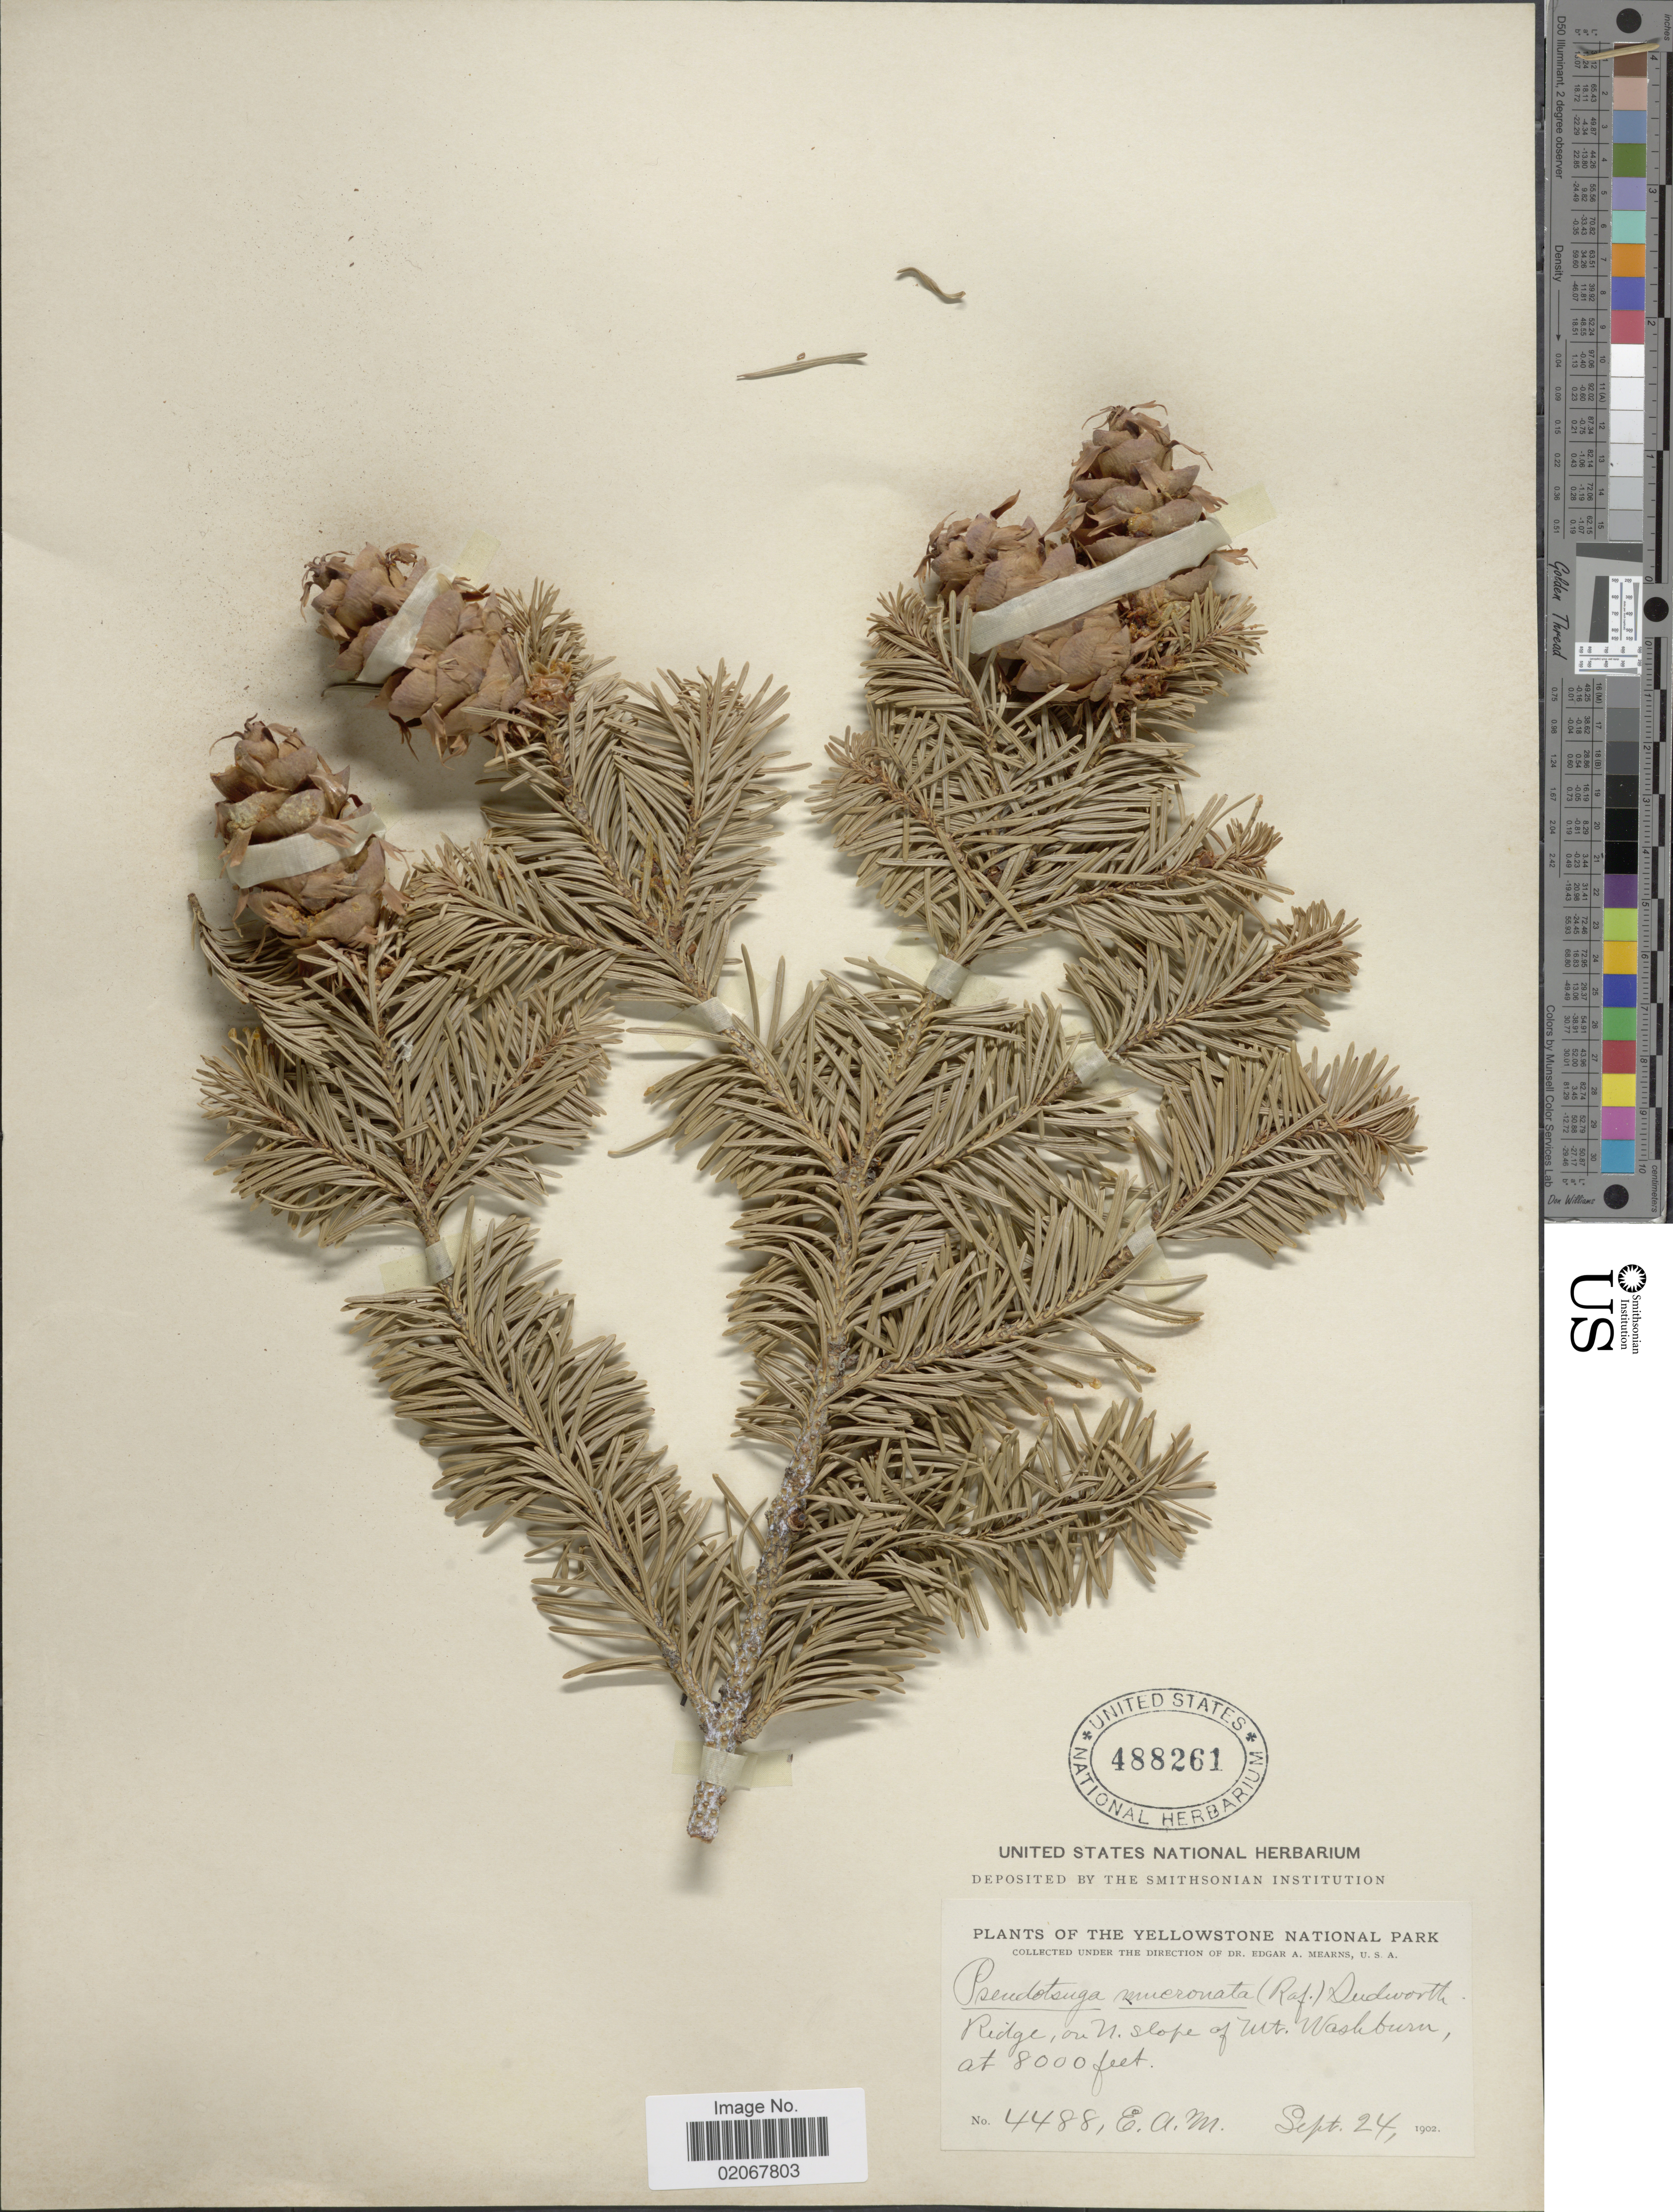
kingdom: Plantae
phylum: Tracheophyta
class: Pinopsida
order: Pinales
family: Pinaceae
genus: Pseudotsuga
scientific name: Pseudotsuga menziesii var. glauca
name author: (Beissn.) Franco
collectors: E. A. Mearns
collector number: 4488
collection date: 1902-09-24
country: United States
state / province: Wyoming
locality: Yellowstone National Park. Ridge on N. slope of Mt. Washburn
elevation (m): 2438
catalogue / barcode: US 488261